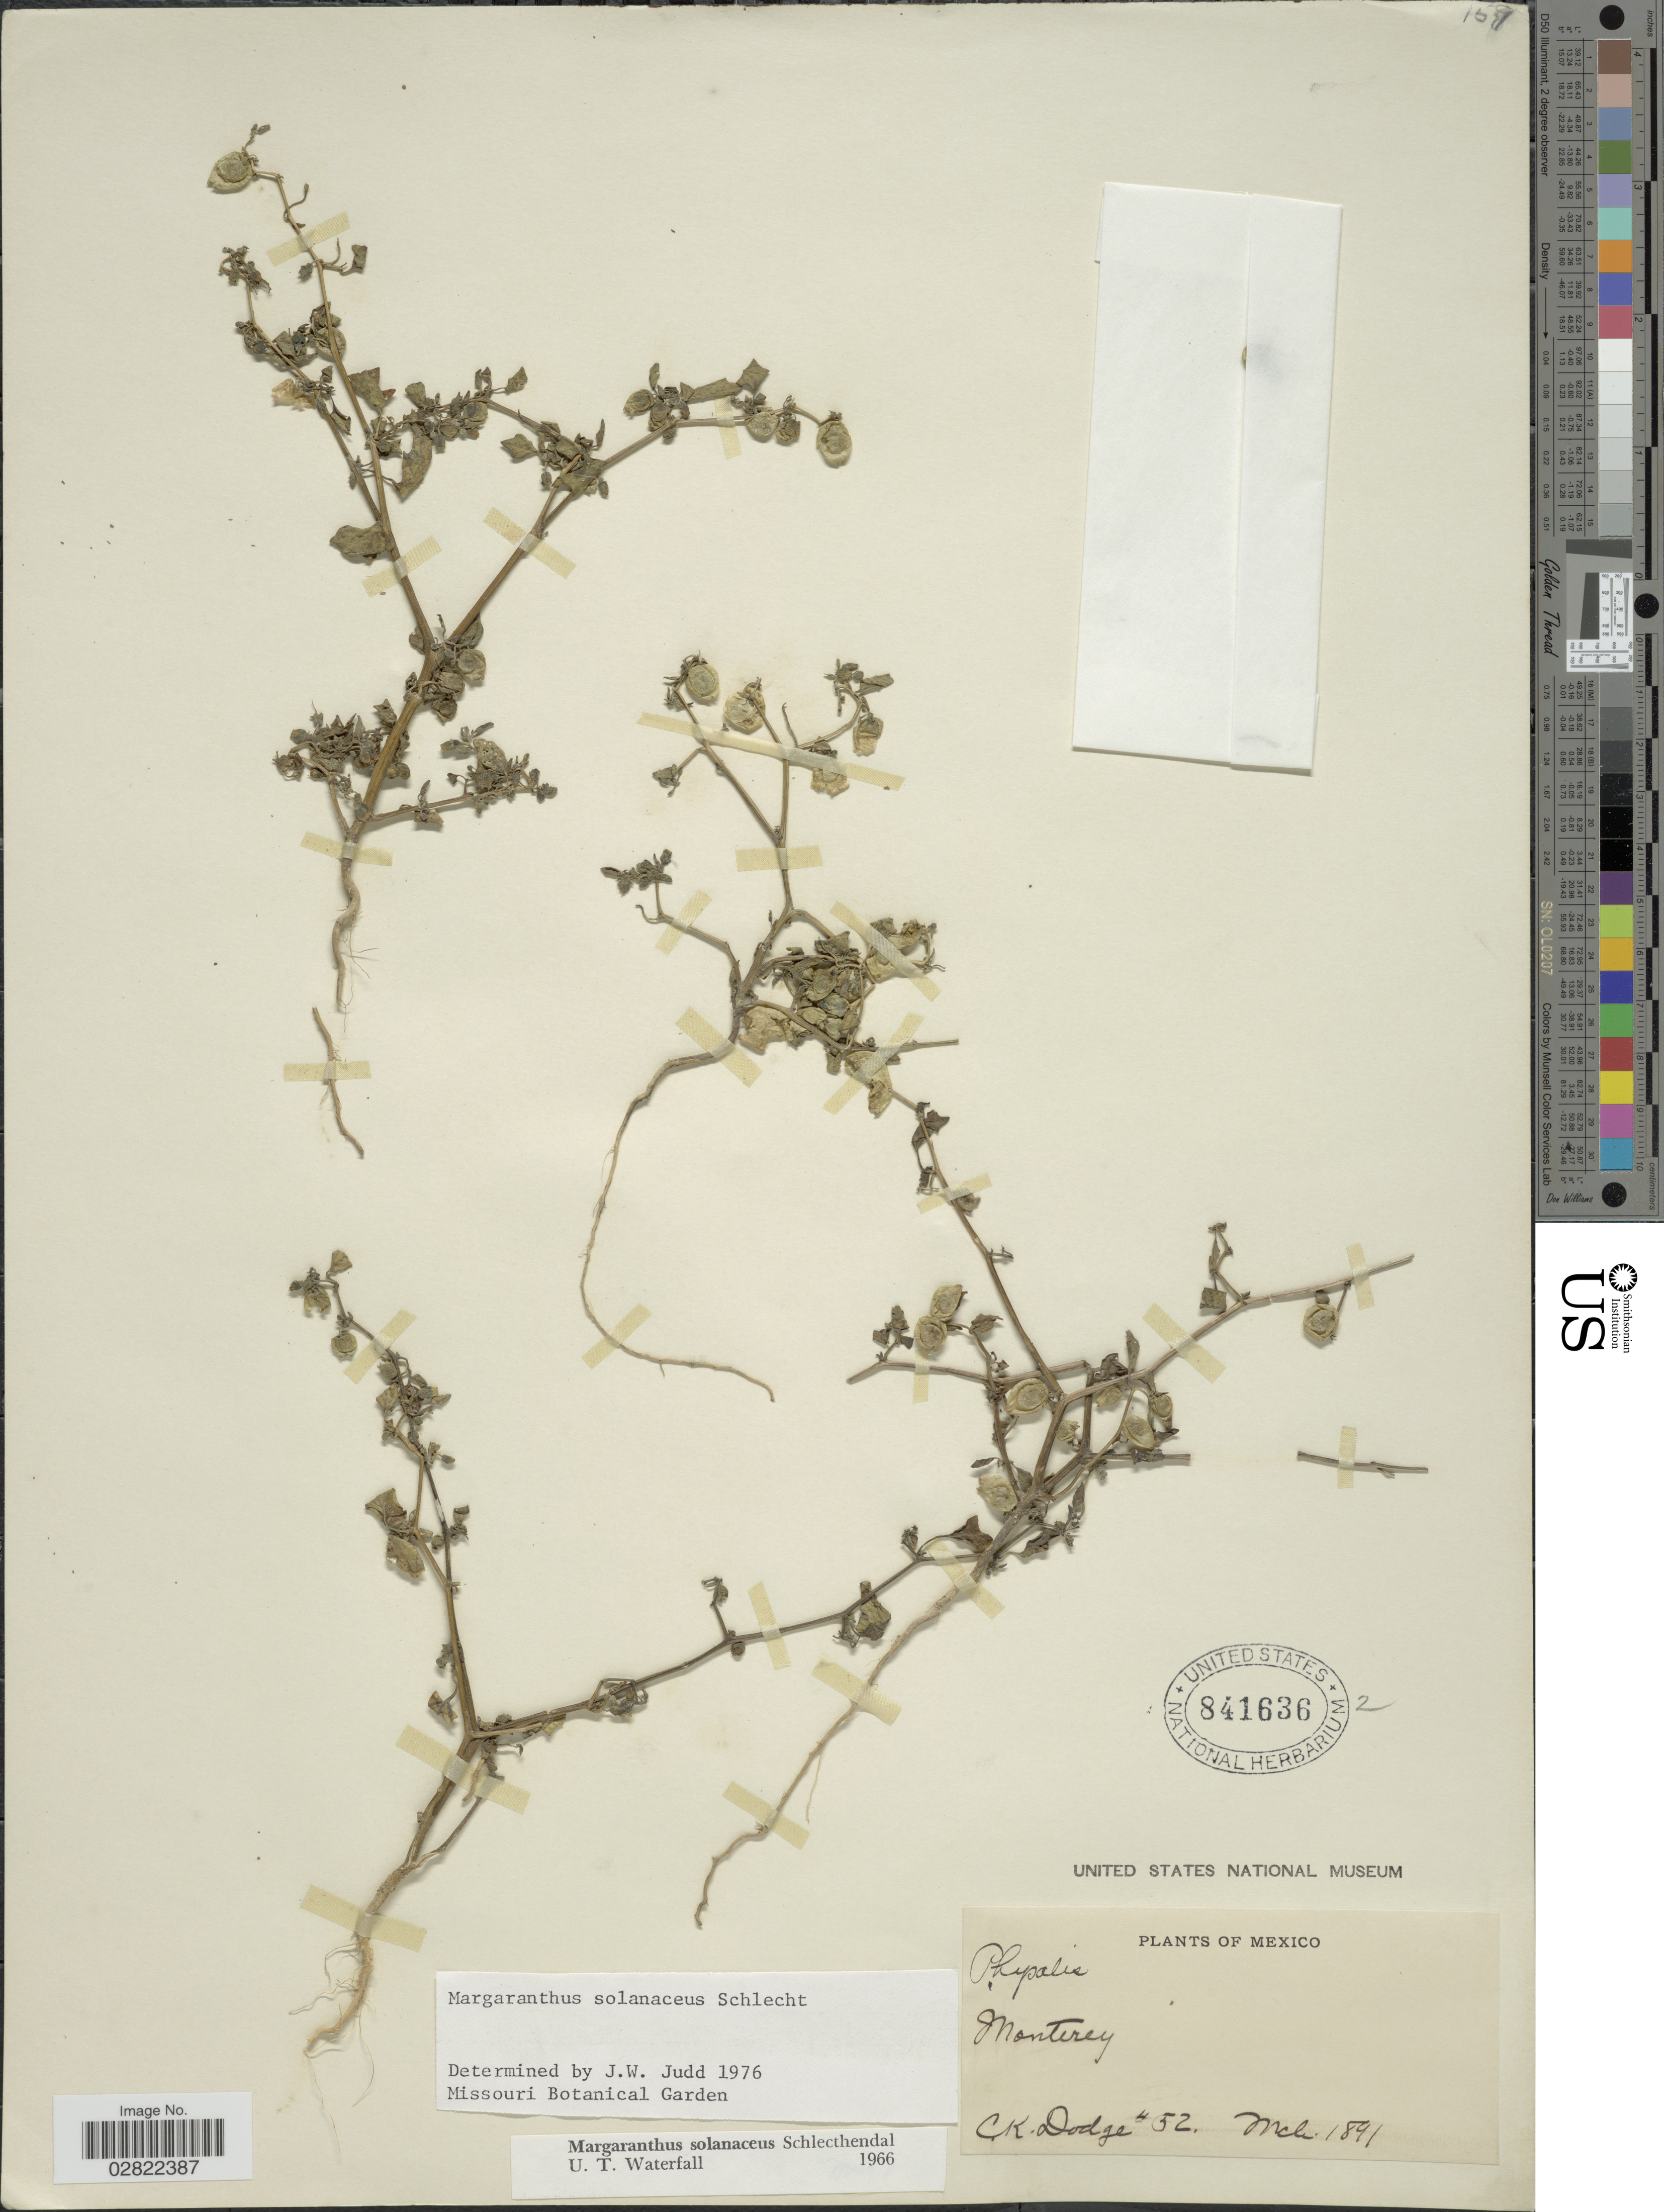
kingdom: Plantae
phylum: Tracheophyta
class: Magnoliopsida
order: Solanales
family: Solanaceae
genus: Margaranthus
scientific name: Margaranthus solanaceus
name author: Schltdl.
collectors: C. Dodge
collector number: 52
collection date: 1891-03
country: Mexico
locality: Monterey.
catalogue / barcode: US 841636